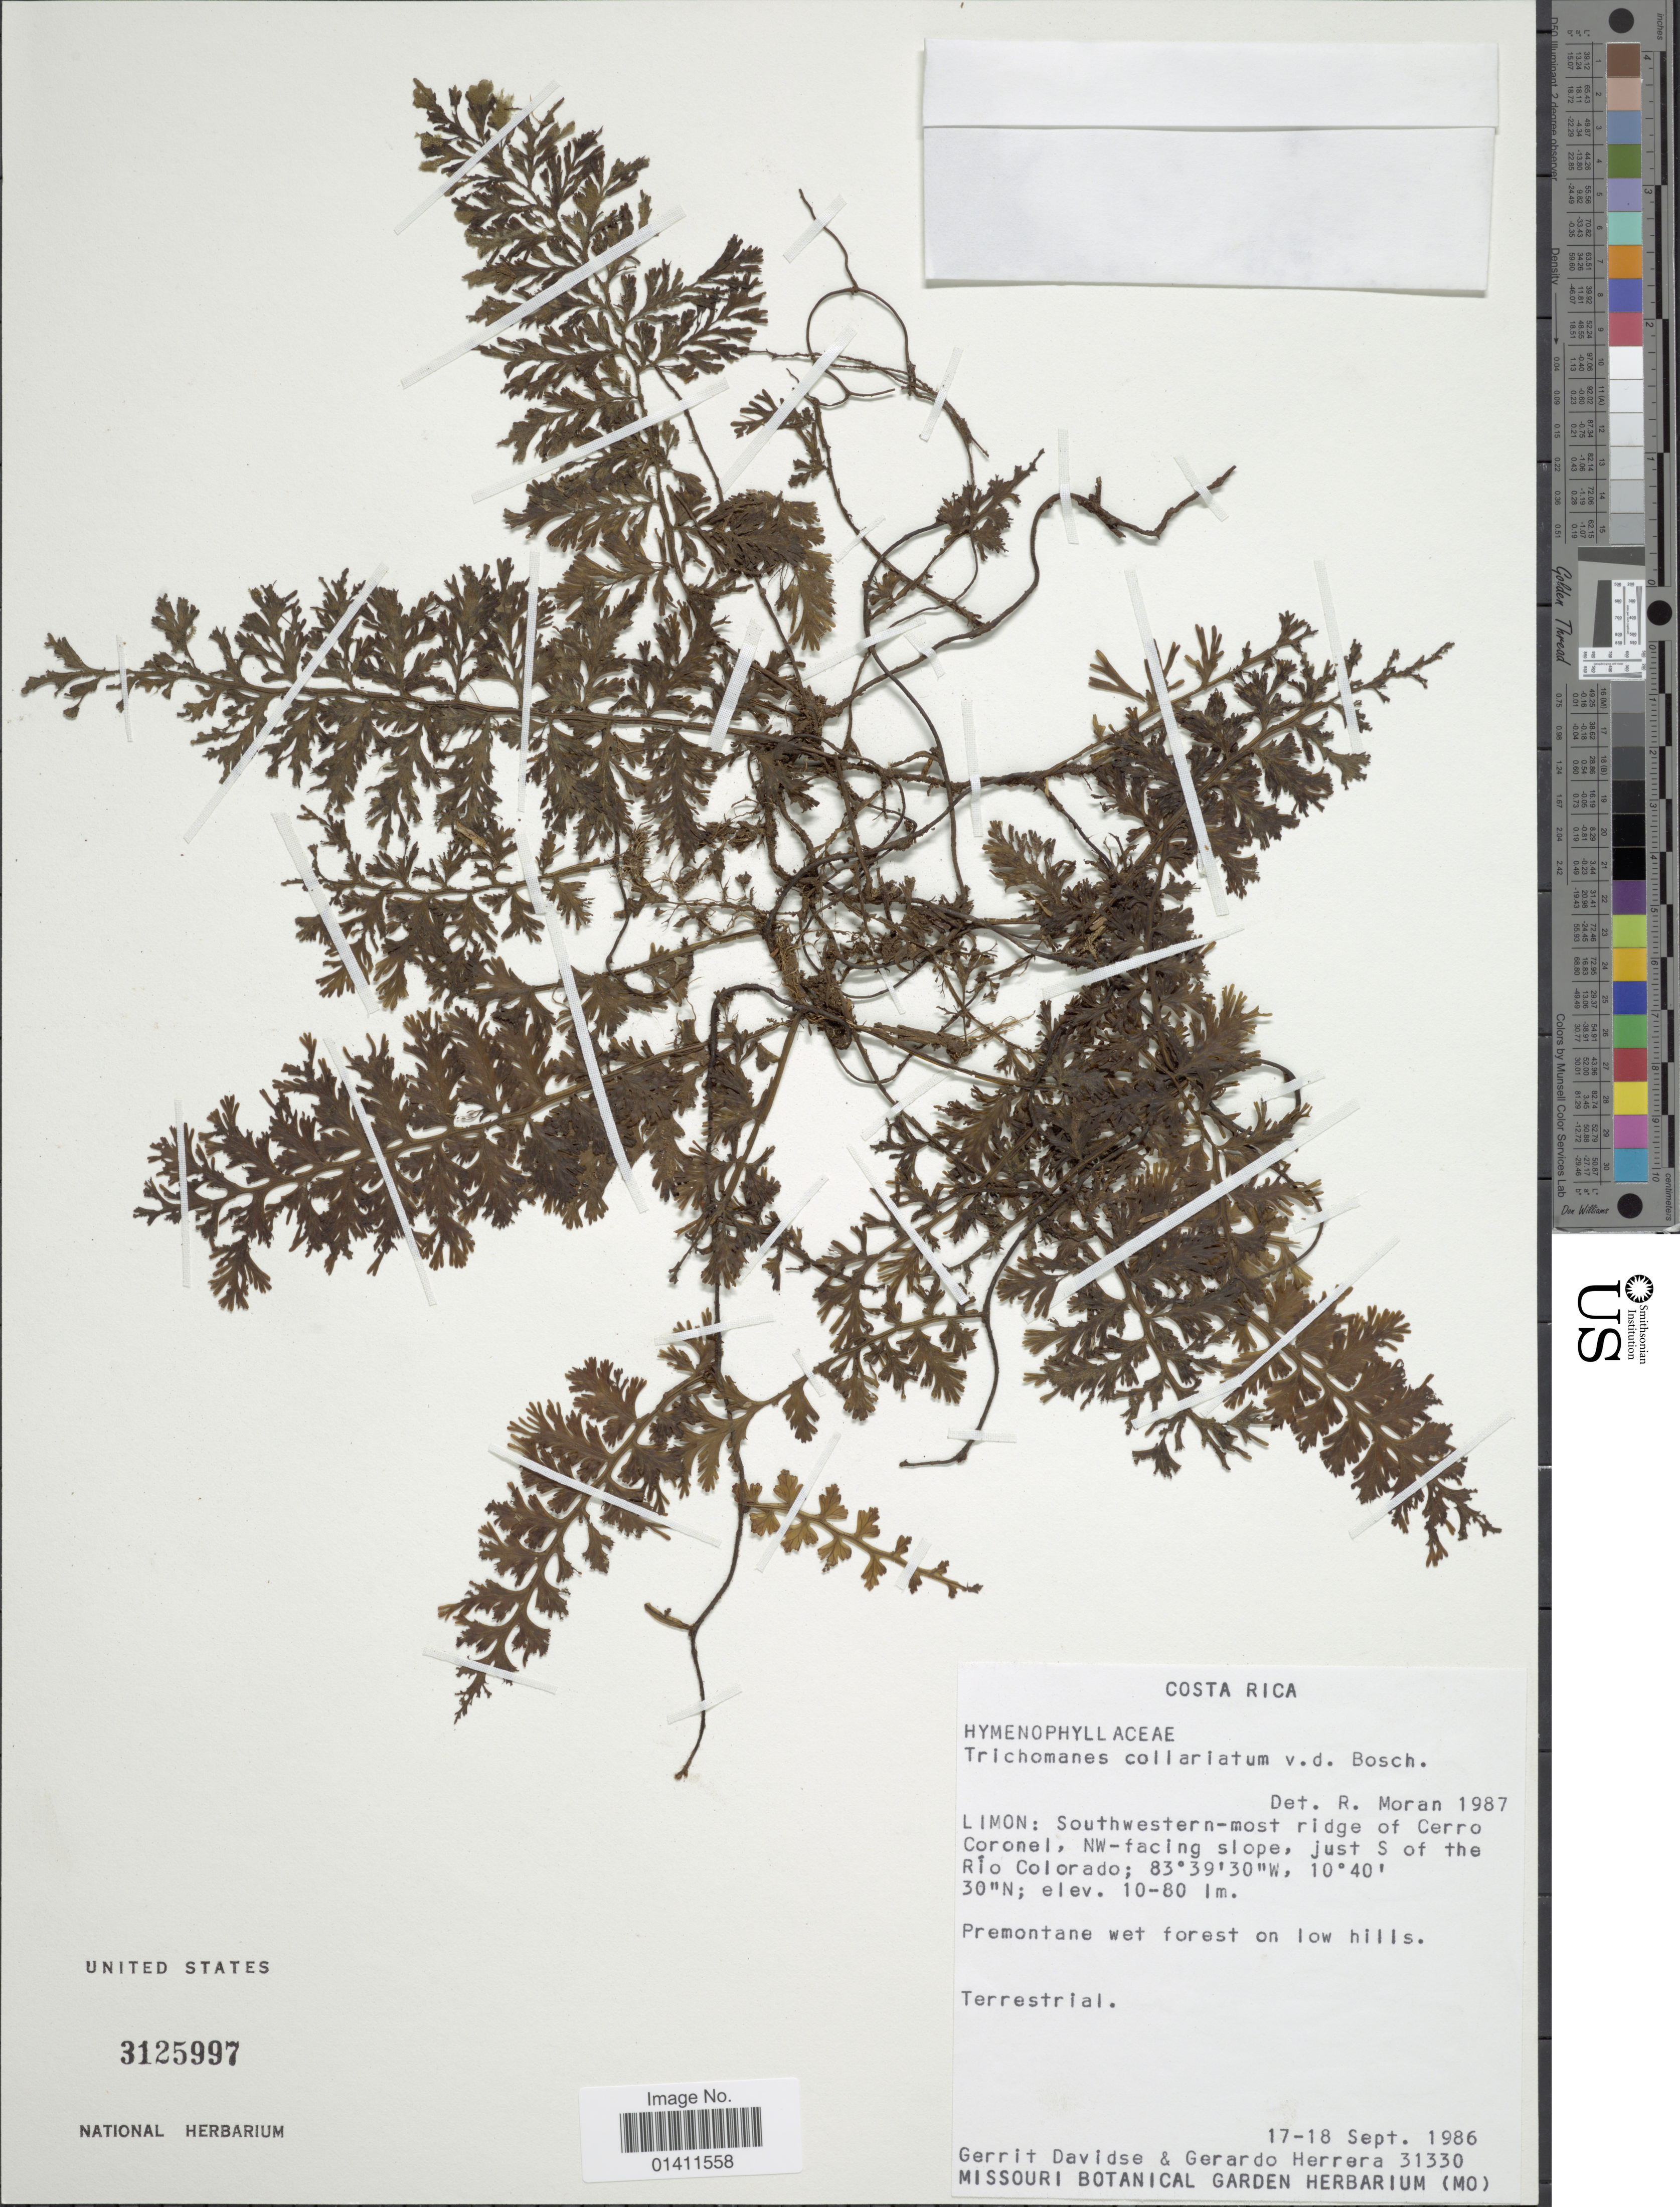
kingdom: Plantae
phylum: Tracheophyta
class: Polypodiopsida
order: Hymenophyllales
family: Hymenophyllaceae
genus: Vandenboschia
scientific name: Vandenboschia collariata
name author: (Bosch) Ebihara & K. Iwats.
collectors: G. Davidse & G. Herrera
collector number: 31330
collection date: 1986-09-17/1986-09-18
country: Costa Rica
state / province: Limón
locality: Southwestern-most ridge of Cerro Coronel, NW-facing slope, just S of the Rio Colorado.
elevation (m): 10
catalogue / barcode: US 3125997